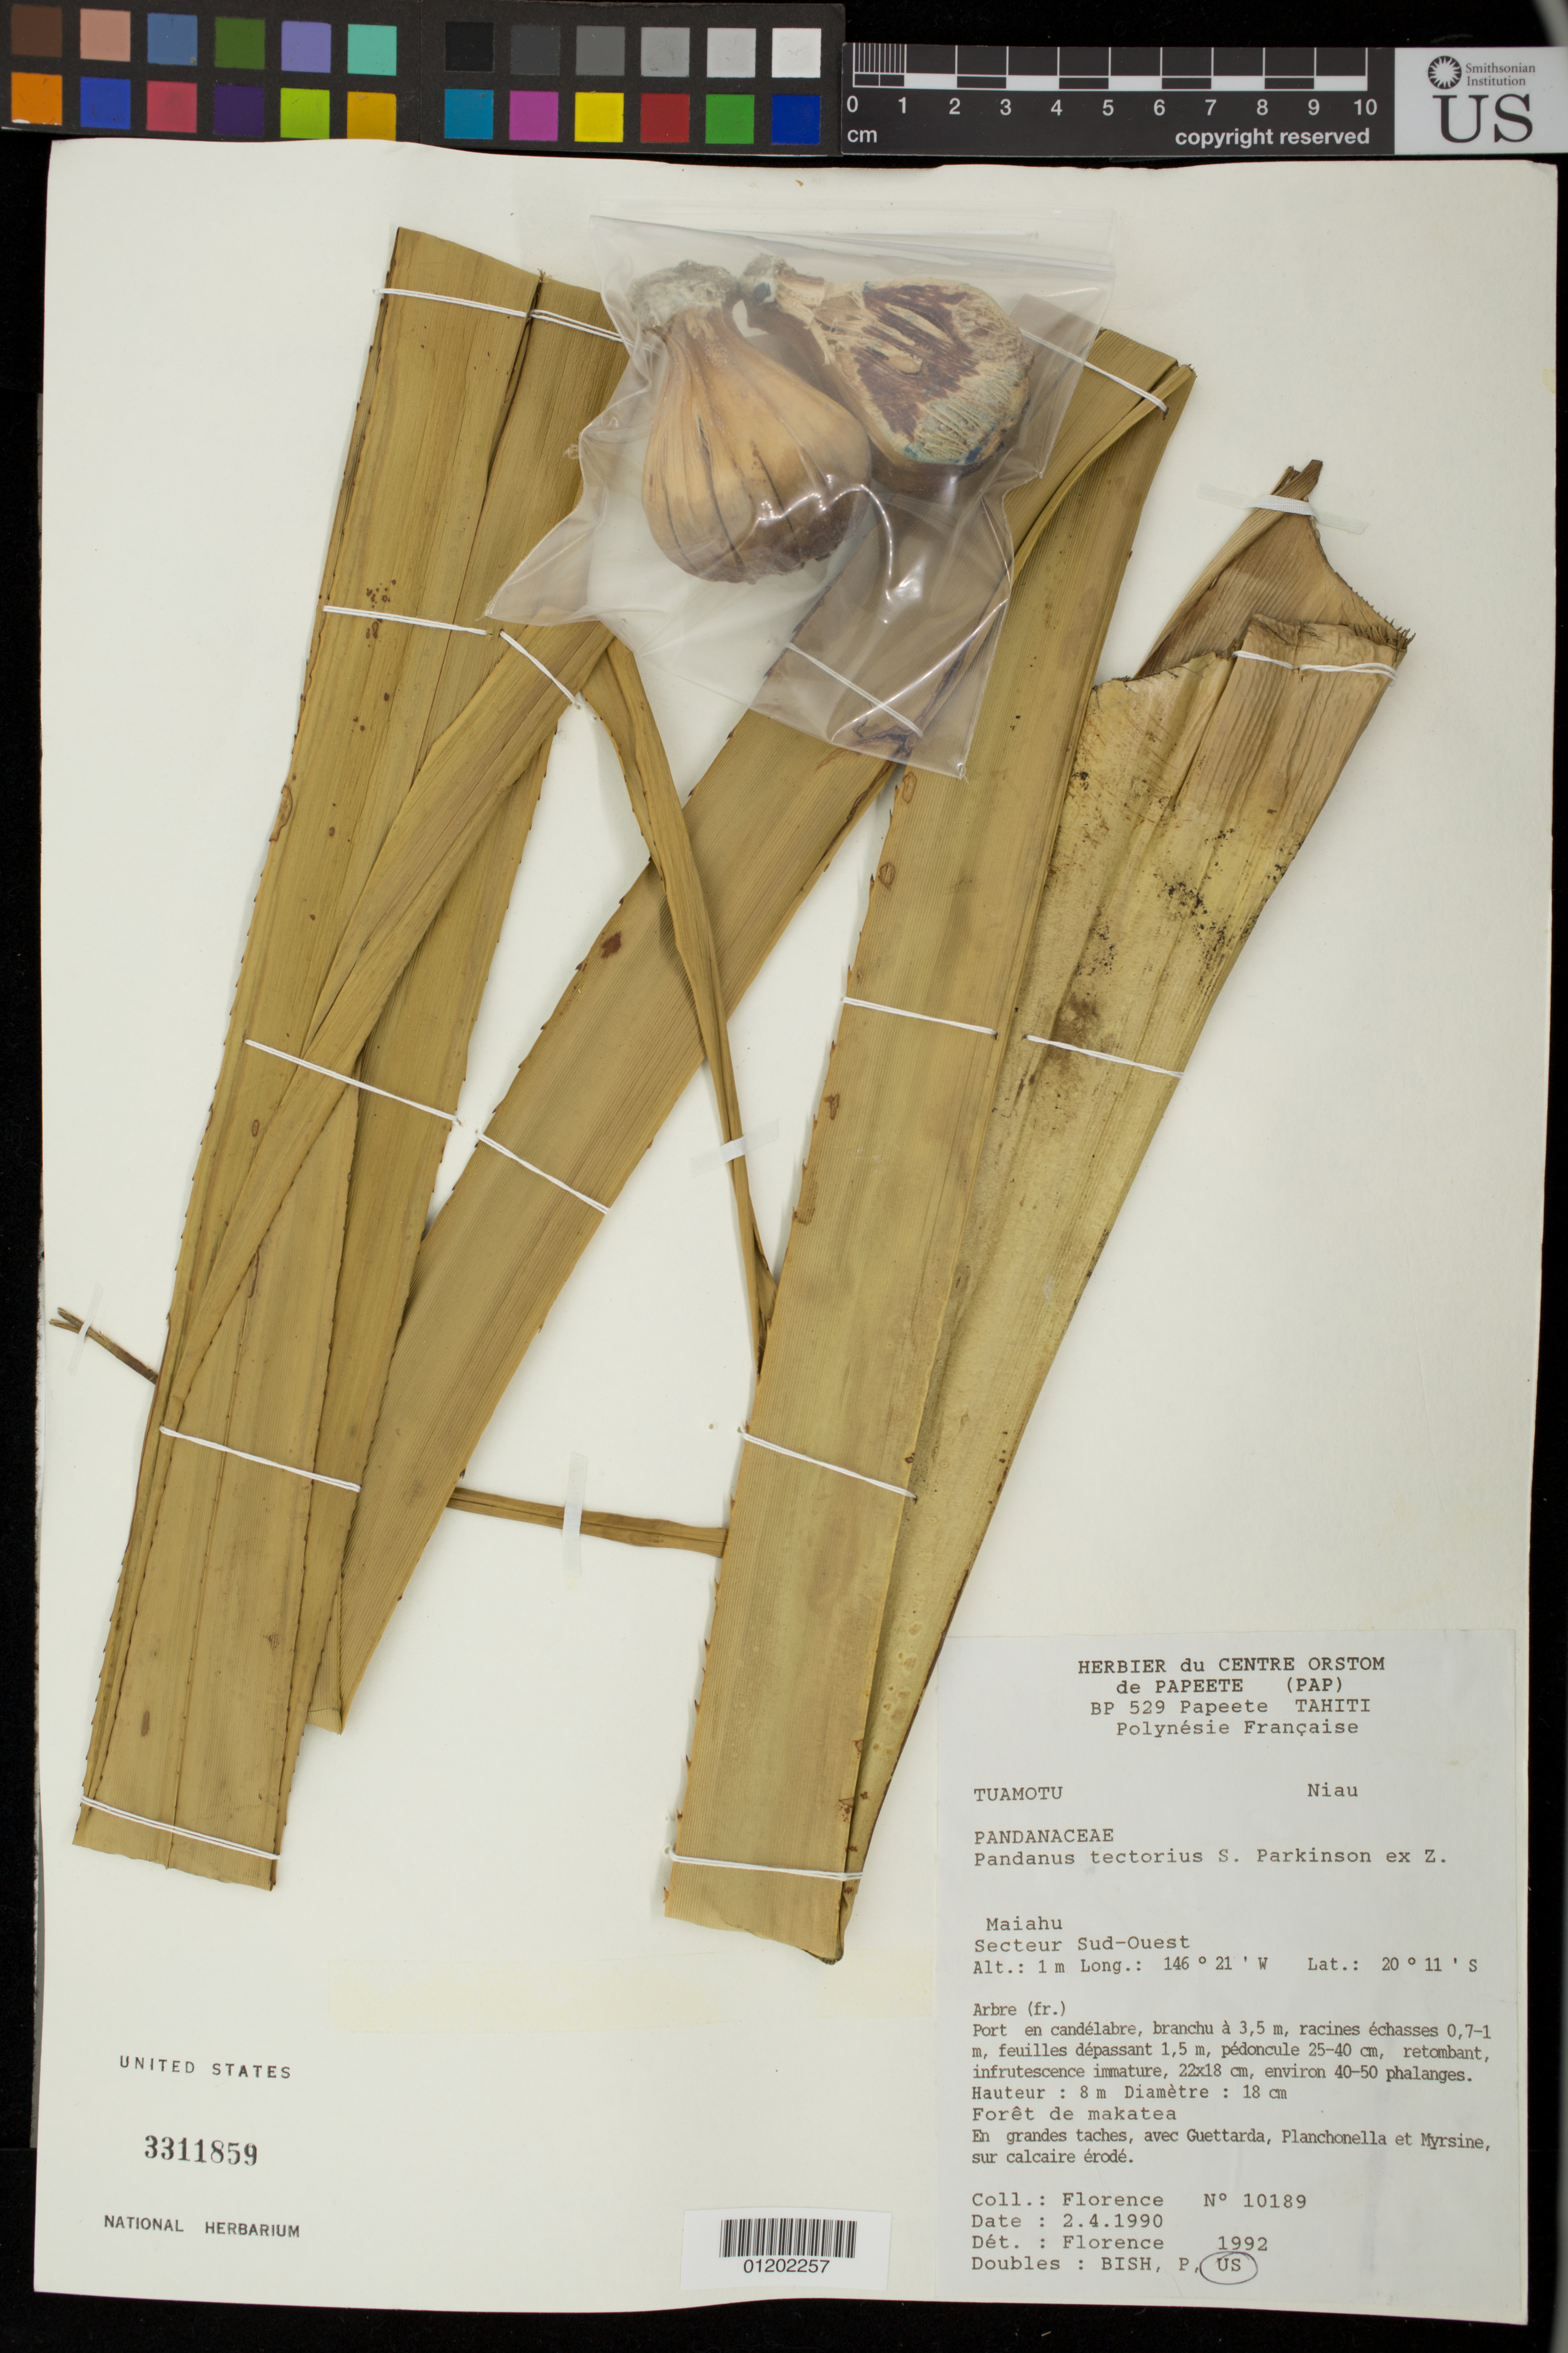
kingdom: Plantae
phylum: Tracheophyta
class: Liliopsida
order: Pandanales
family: Pandanaceae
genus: Pandanus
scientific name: Pandanus tectorius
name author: Parkinson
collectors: J. Florence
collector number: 10189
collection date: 1990-02-04 or 1990-04-02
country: French Polynesia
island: Niau Atoll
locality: Maiahu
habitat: Foret de makatea. En grandes taches, avec guettarda, planchonella et myrsine,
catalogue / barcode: US 3311859